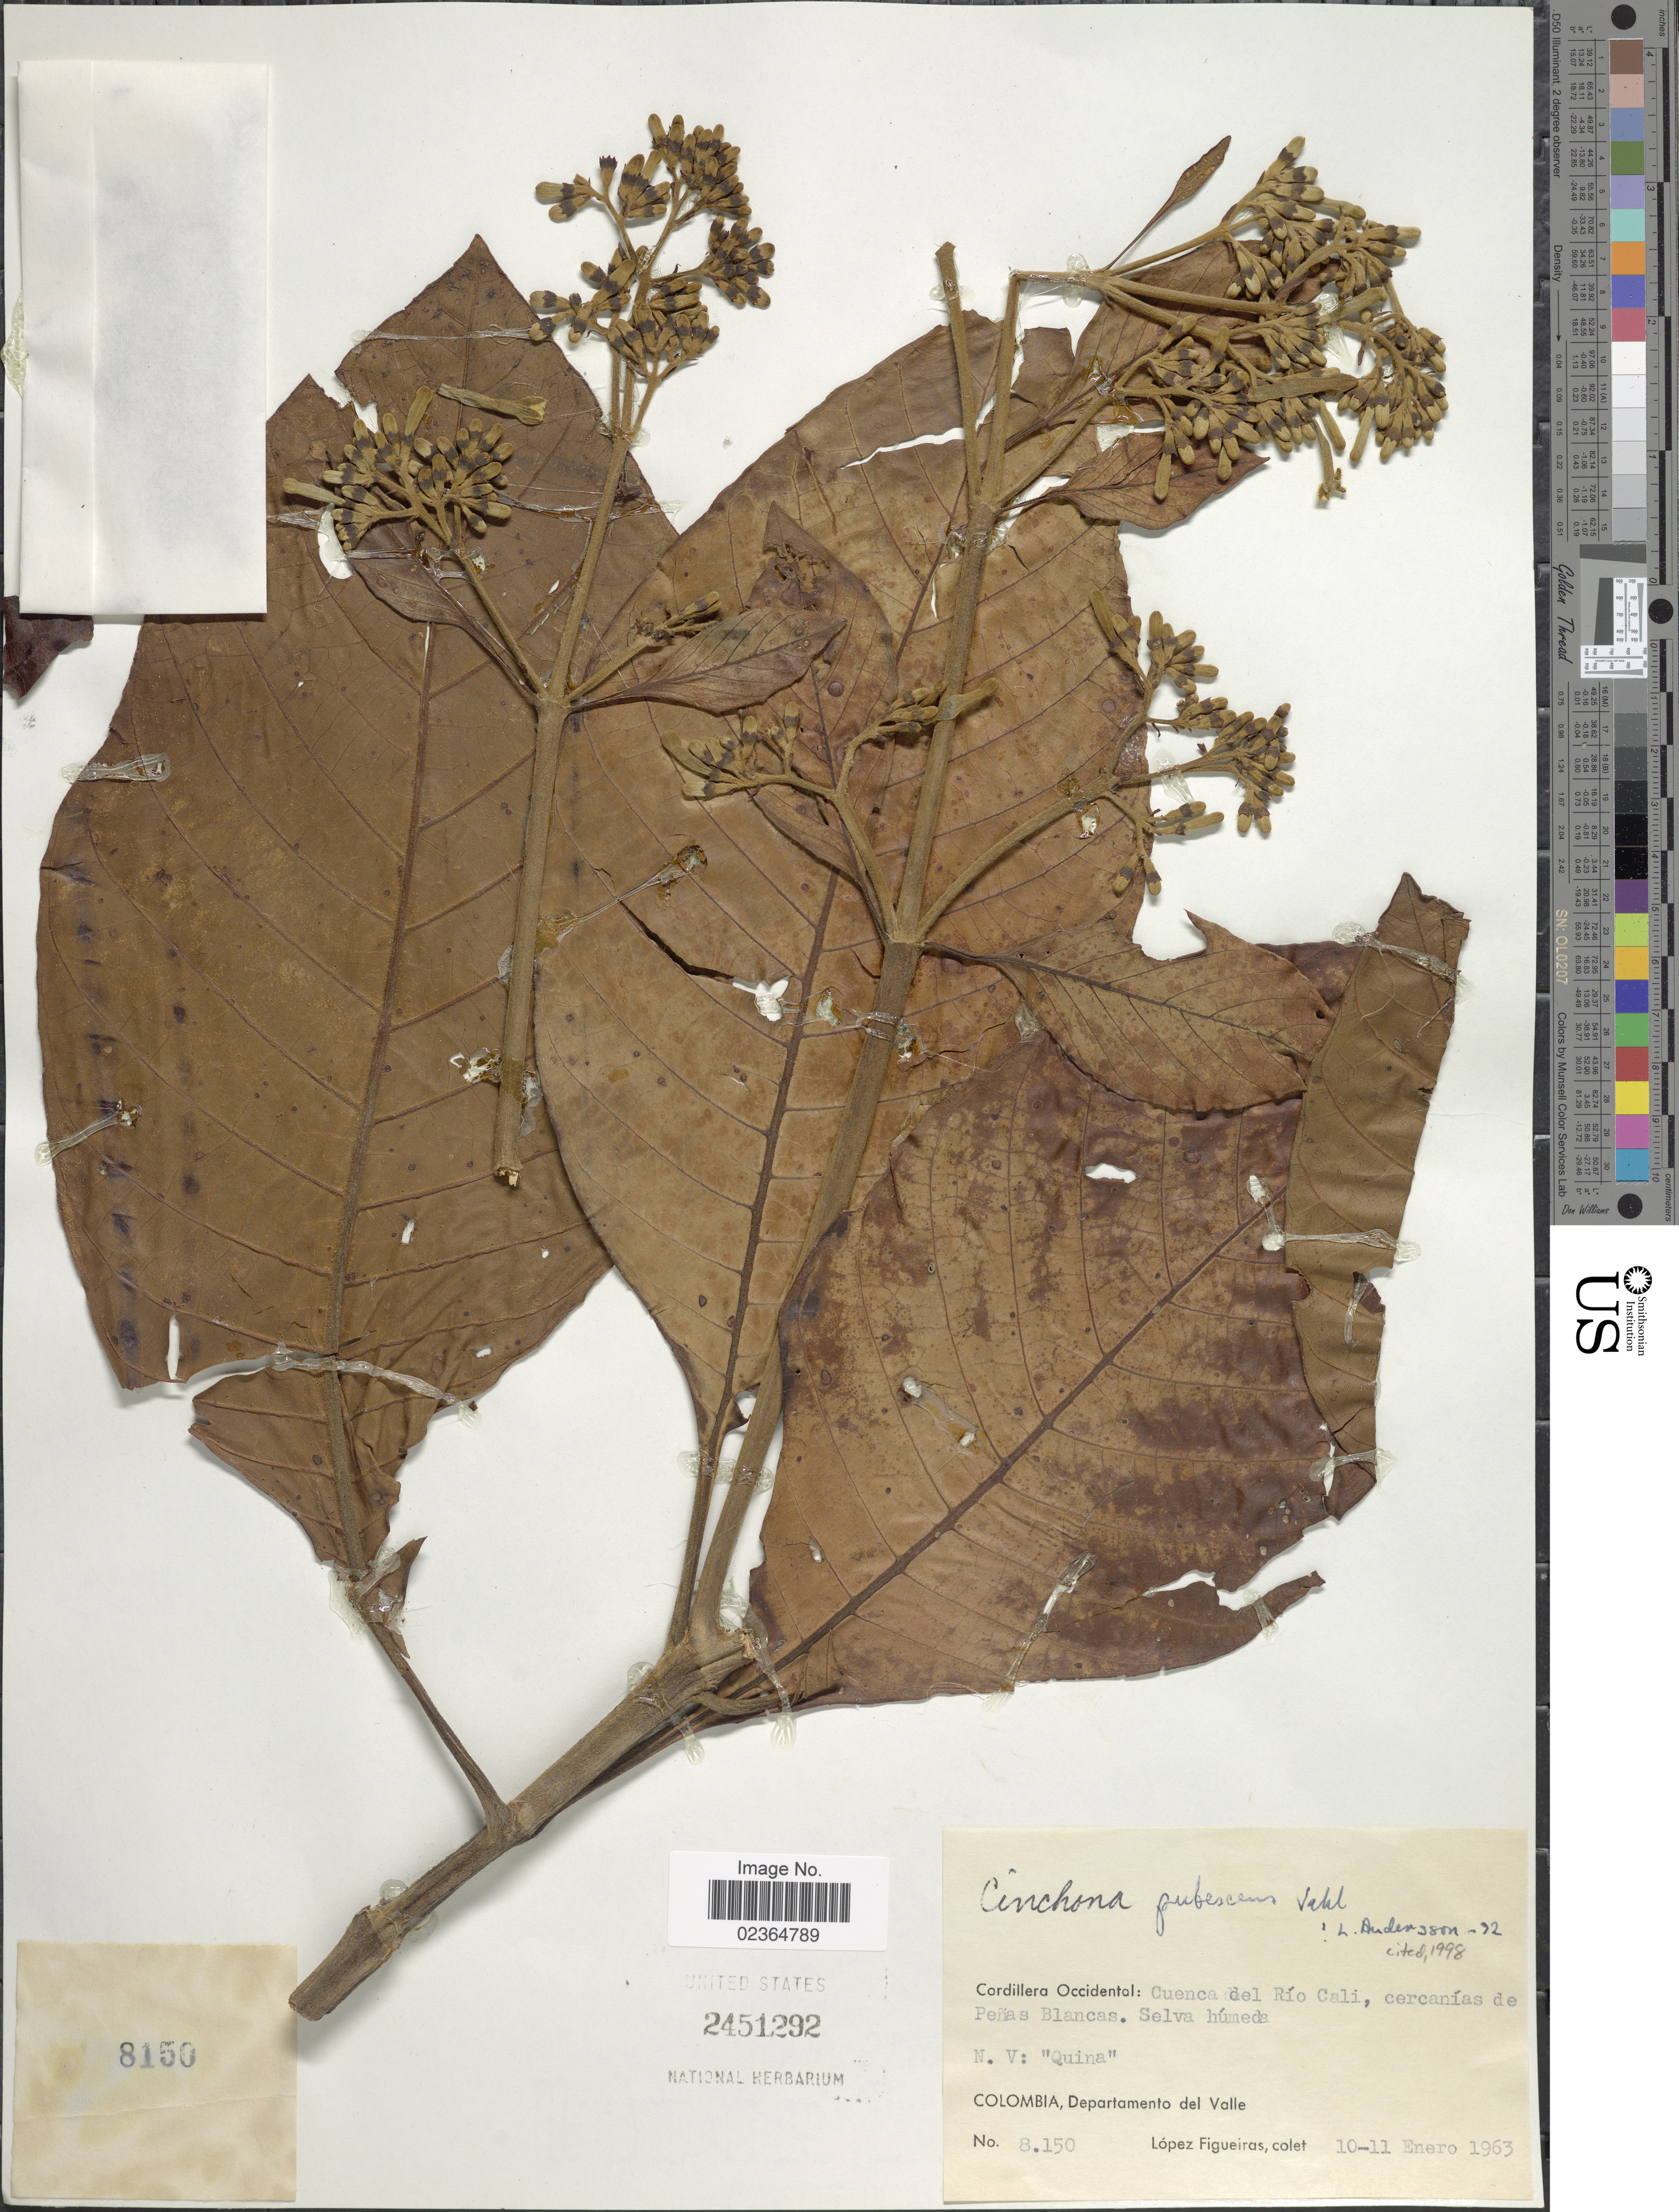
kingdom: Plantae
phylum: Tracheophyta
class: Magnoliopsida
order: Gentianales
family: Rubiaceae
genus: Cinchona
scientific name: Cinchona pubescens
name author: Vahl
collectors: M. López Figueiras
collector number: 8150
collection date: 1963-01-10/1963-01-11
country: Colombia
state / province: Valle del Cauca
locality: Cordillera Occidental: Cuenca del Río Cali, cercanías de Peñas Blancas. Departamento del Valle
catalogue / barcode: US 2451292